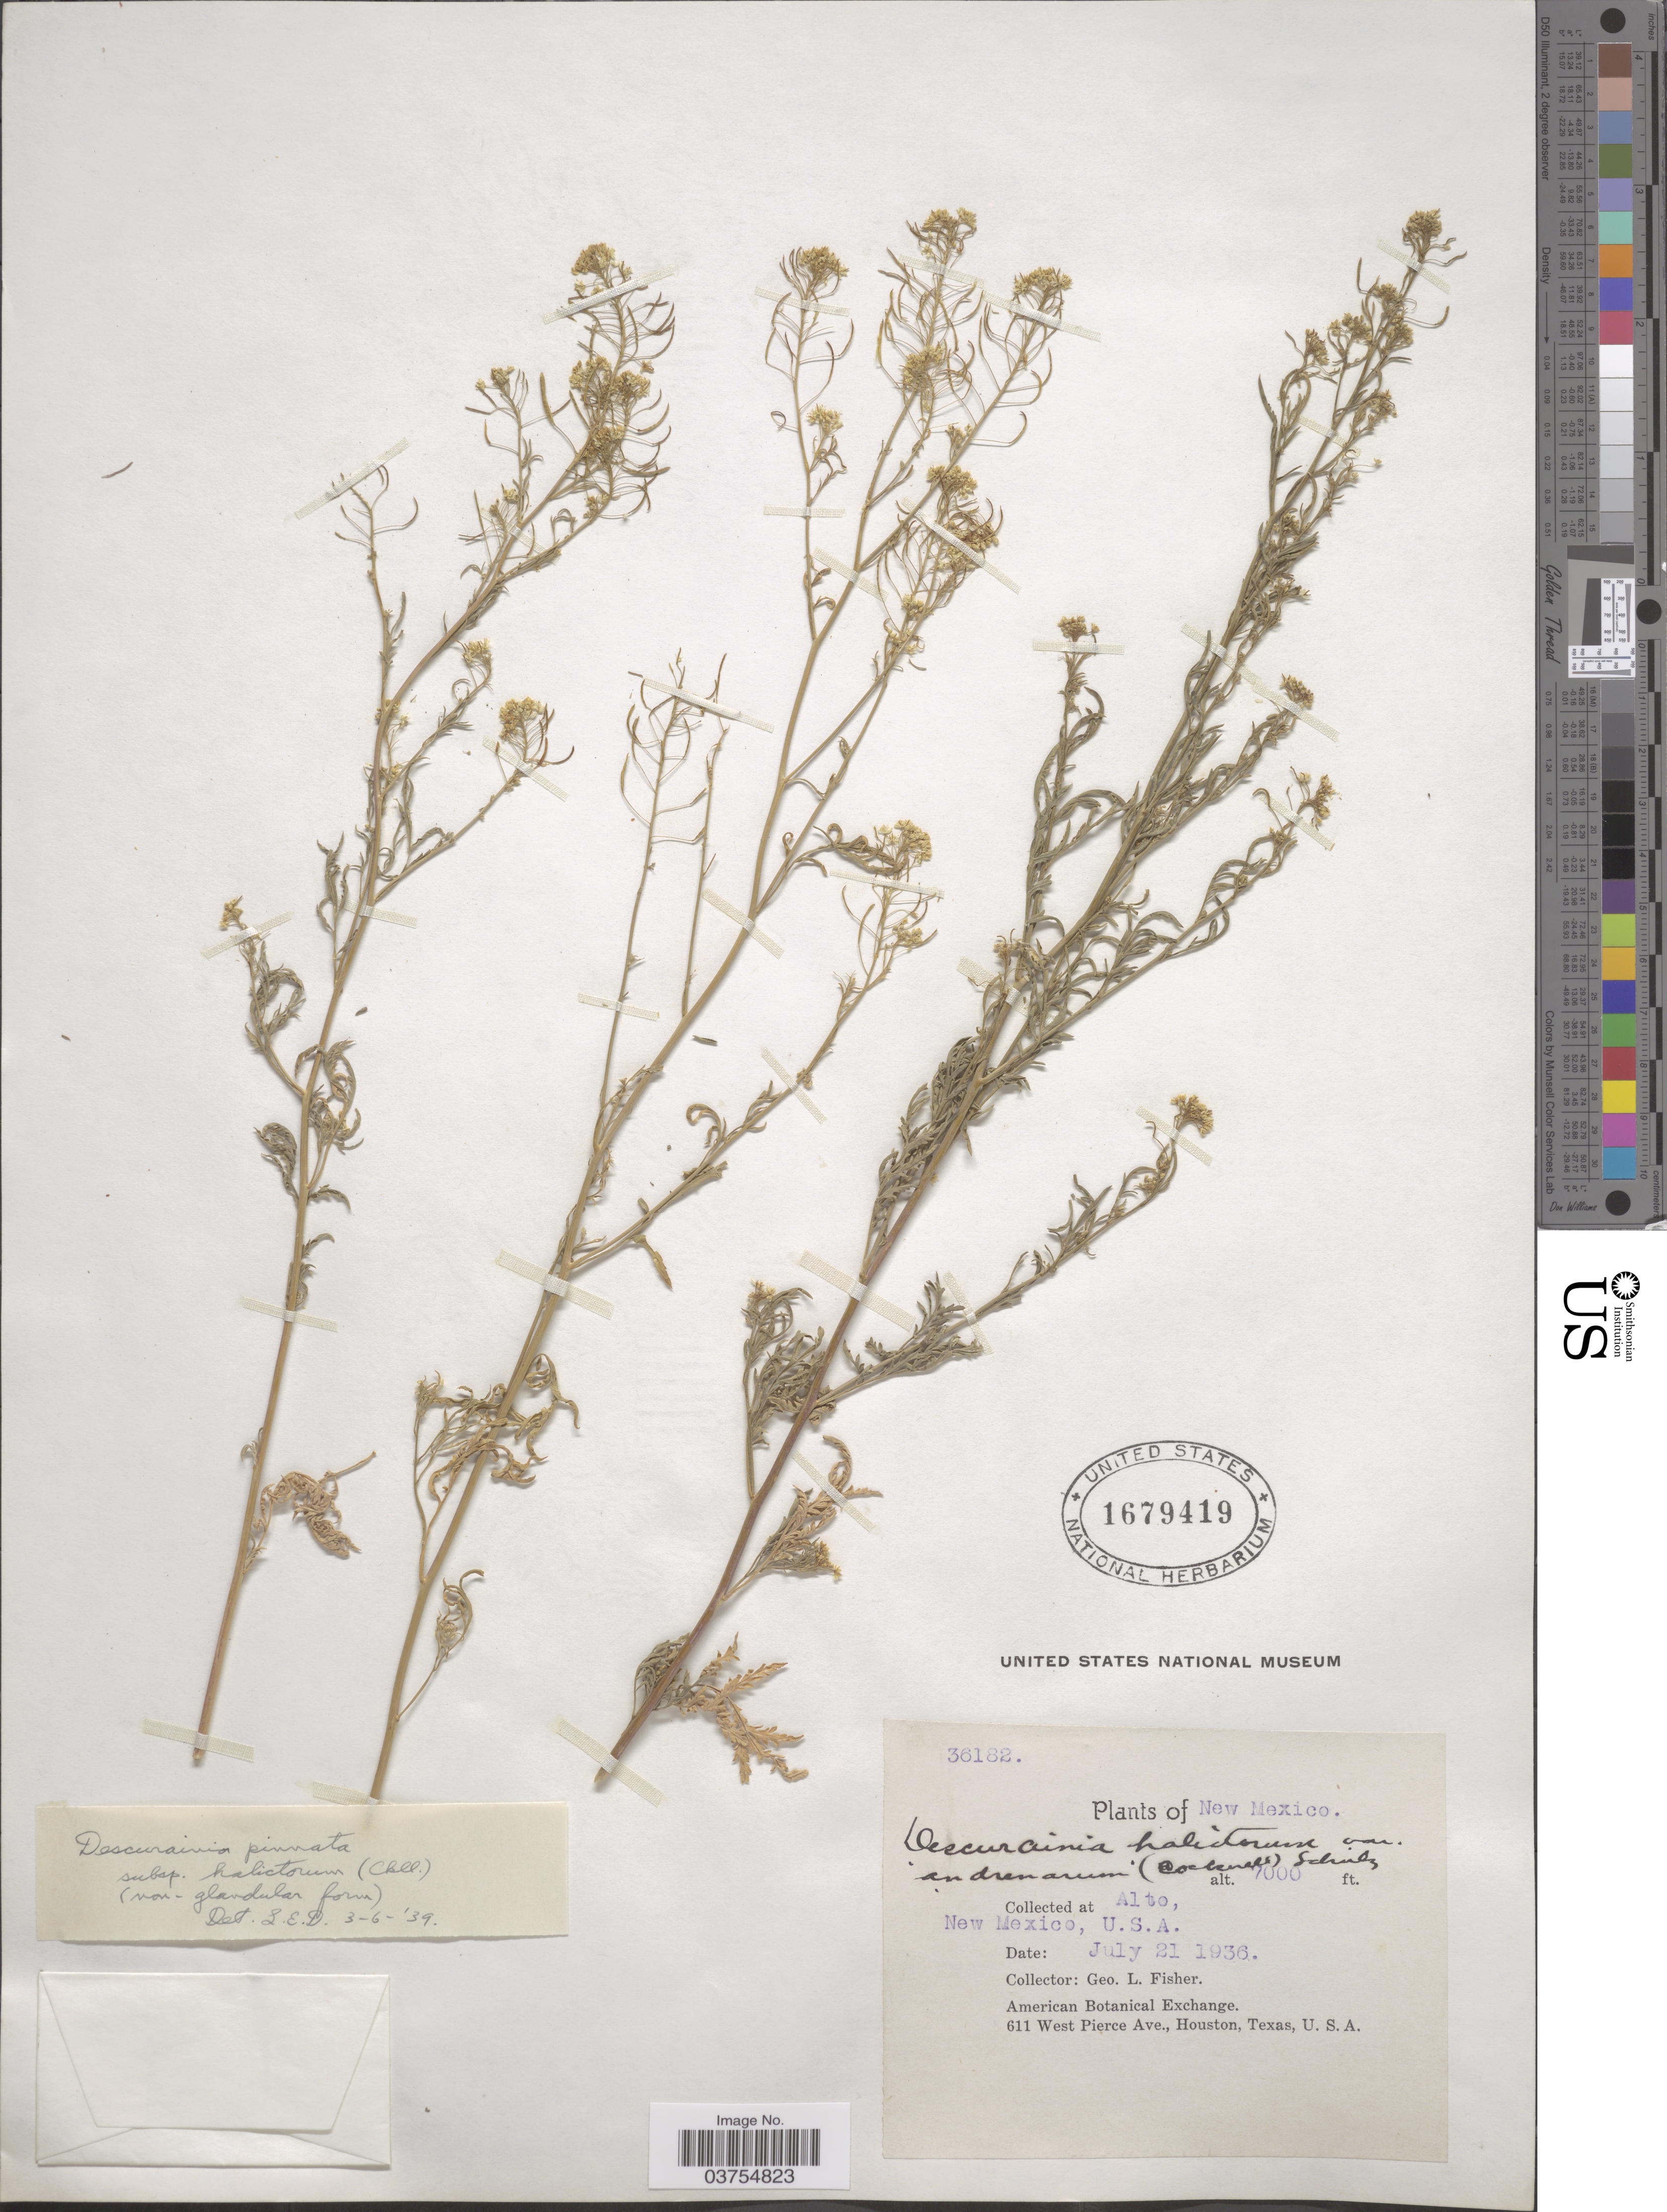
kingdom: Plantae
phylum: Tracheophyta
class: Magnoliopsida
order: Brassicales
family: Brassicaceae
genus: Descurainia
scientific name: Descurainia pinnata subsp. halictorum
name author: (Cockerell) Detling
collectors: G. L. Fisher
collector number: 36182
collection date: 1936-07-21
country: United States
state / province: New Mexico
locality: Alto.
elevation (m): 2134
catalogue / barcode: US 1679419